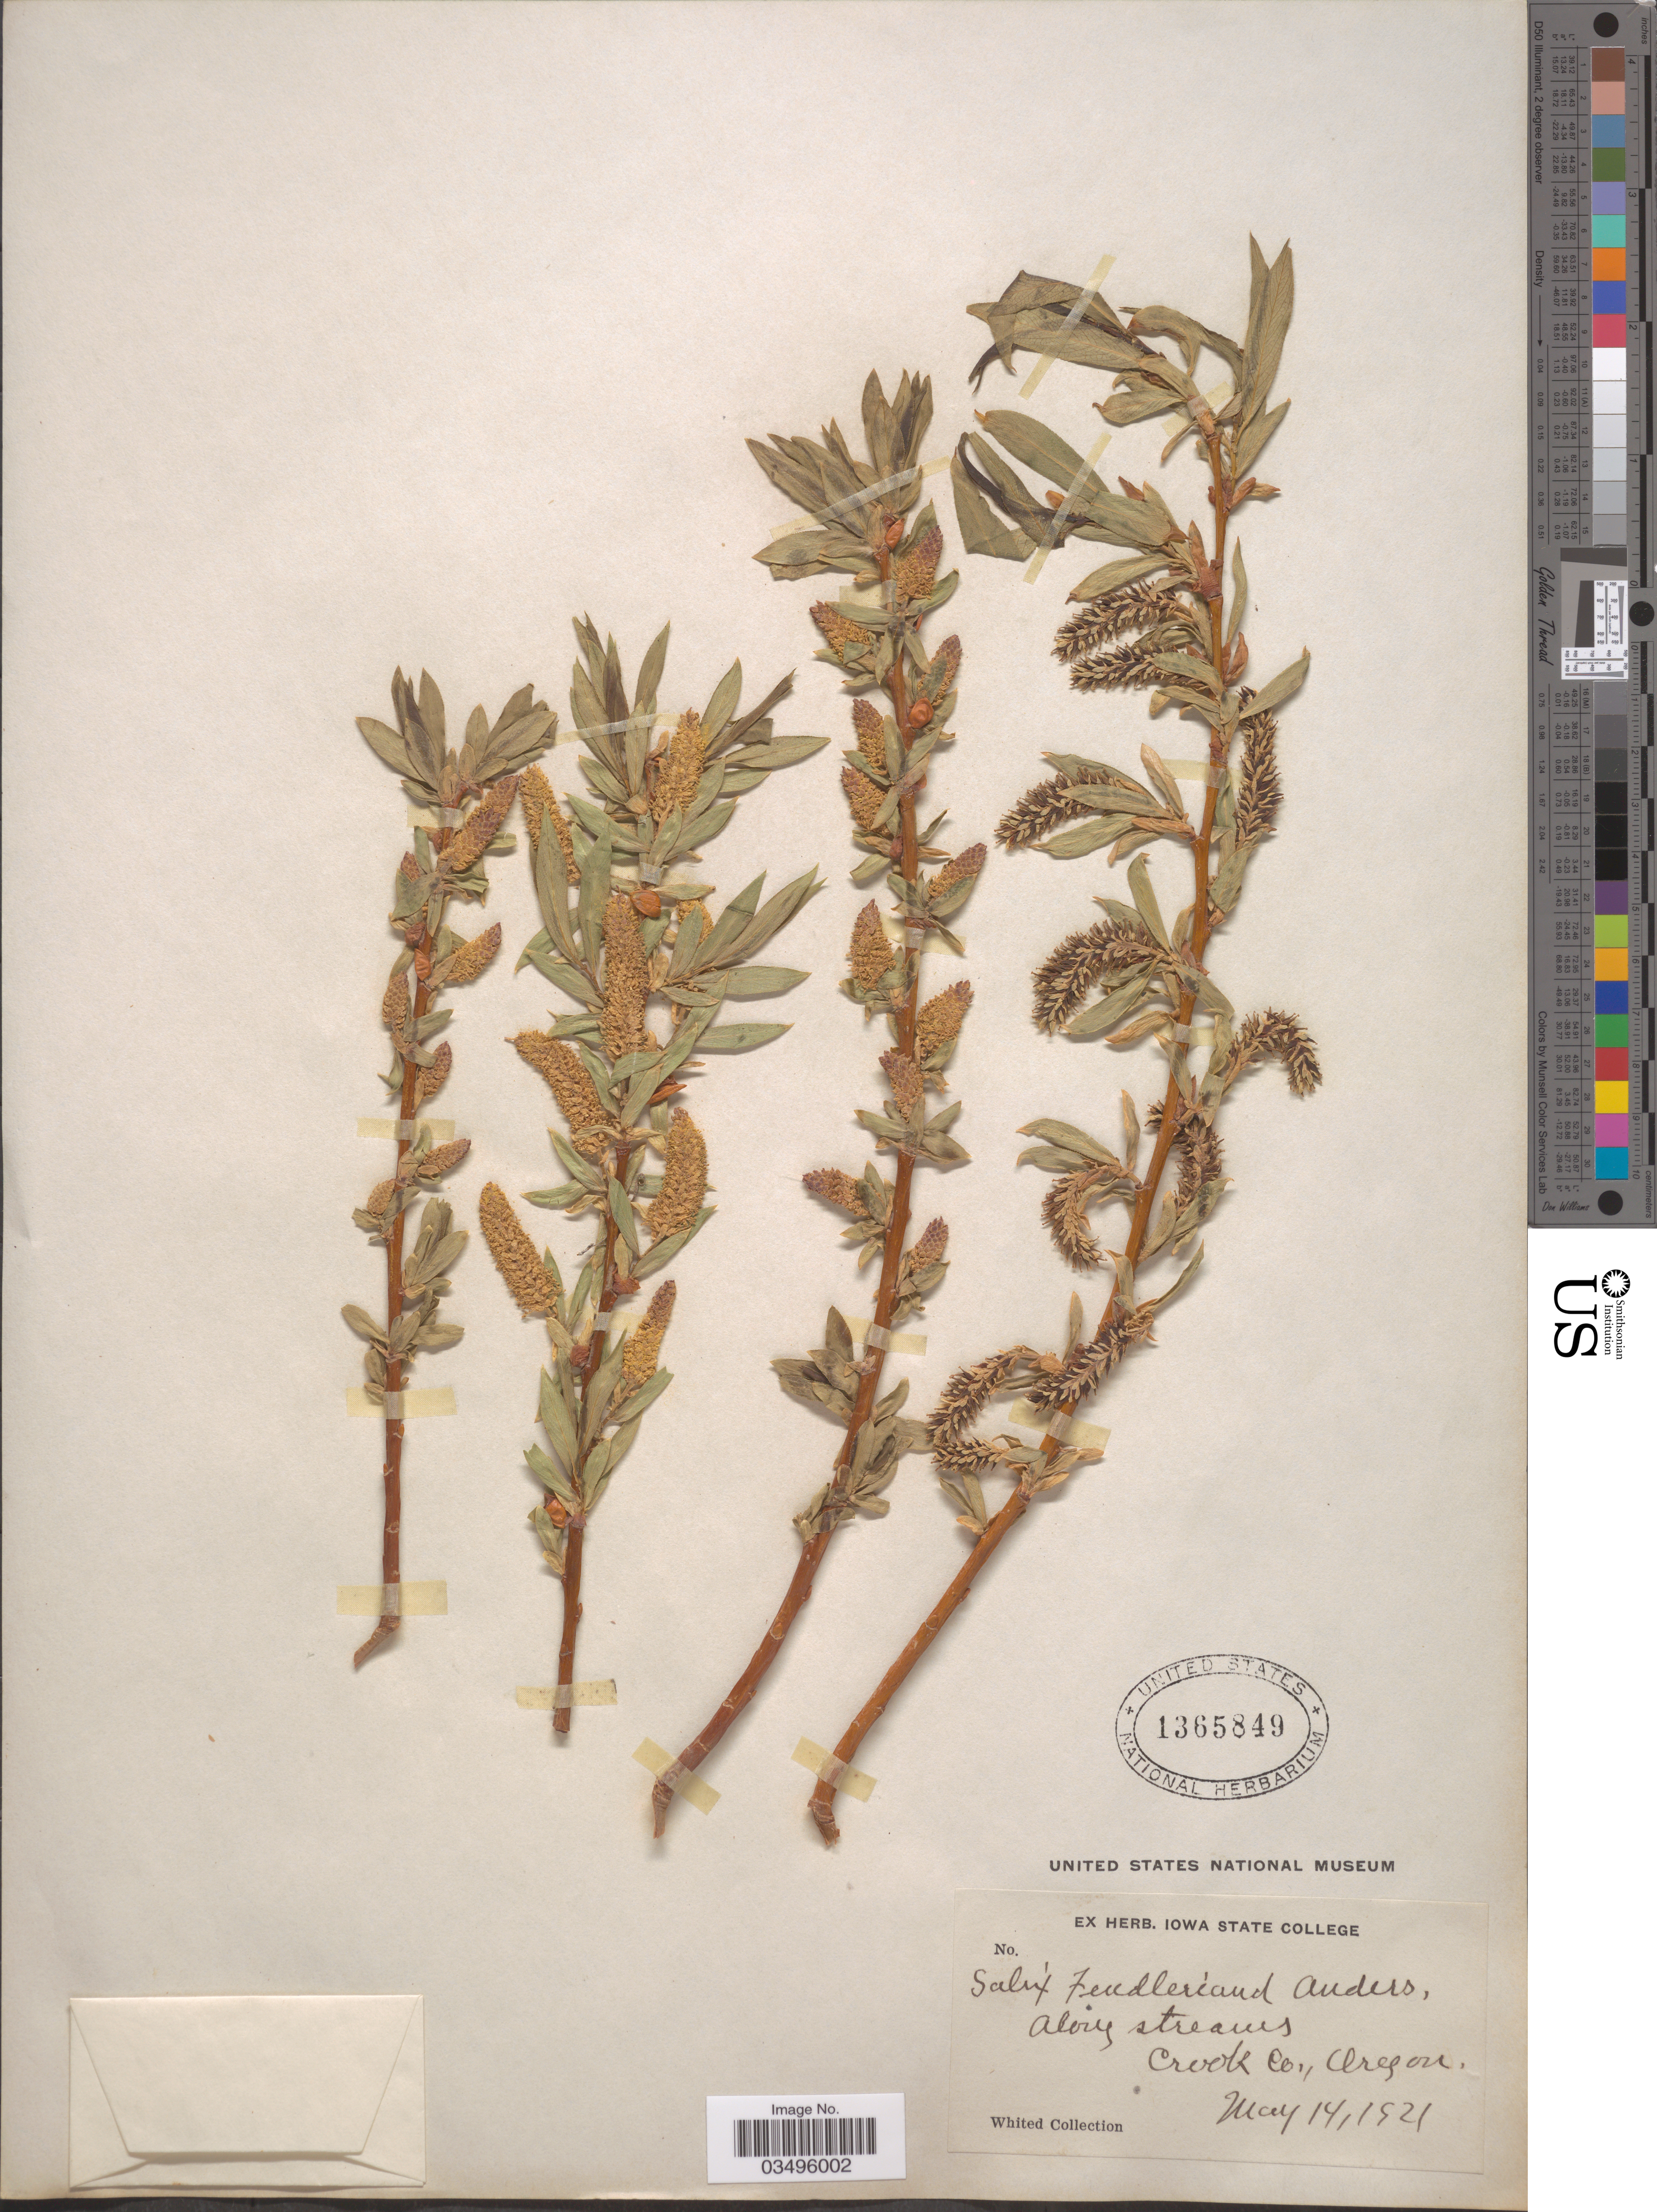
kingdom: Plantae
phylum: Tracheophyta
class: Magnoliopsida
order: Malpighiales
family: Salicaceae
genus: Salix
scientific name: Salix caudata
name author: A. Heller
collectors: Whited Collection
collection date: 1921-05-14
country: United States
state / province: Oregon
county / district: Crook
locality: Crook Co.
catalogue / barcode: US 1365849